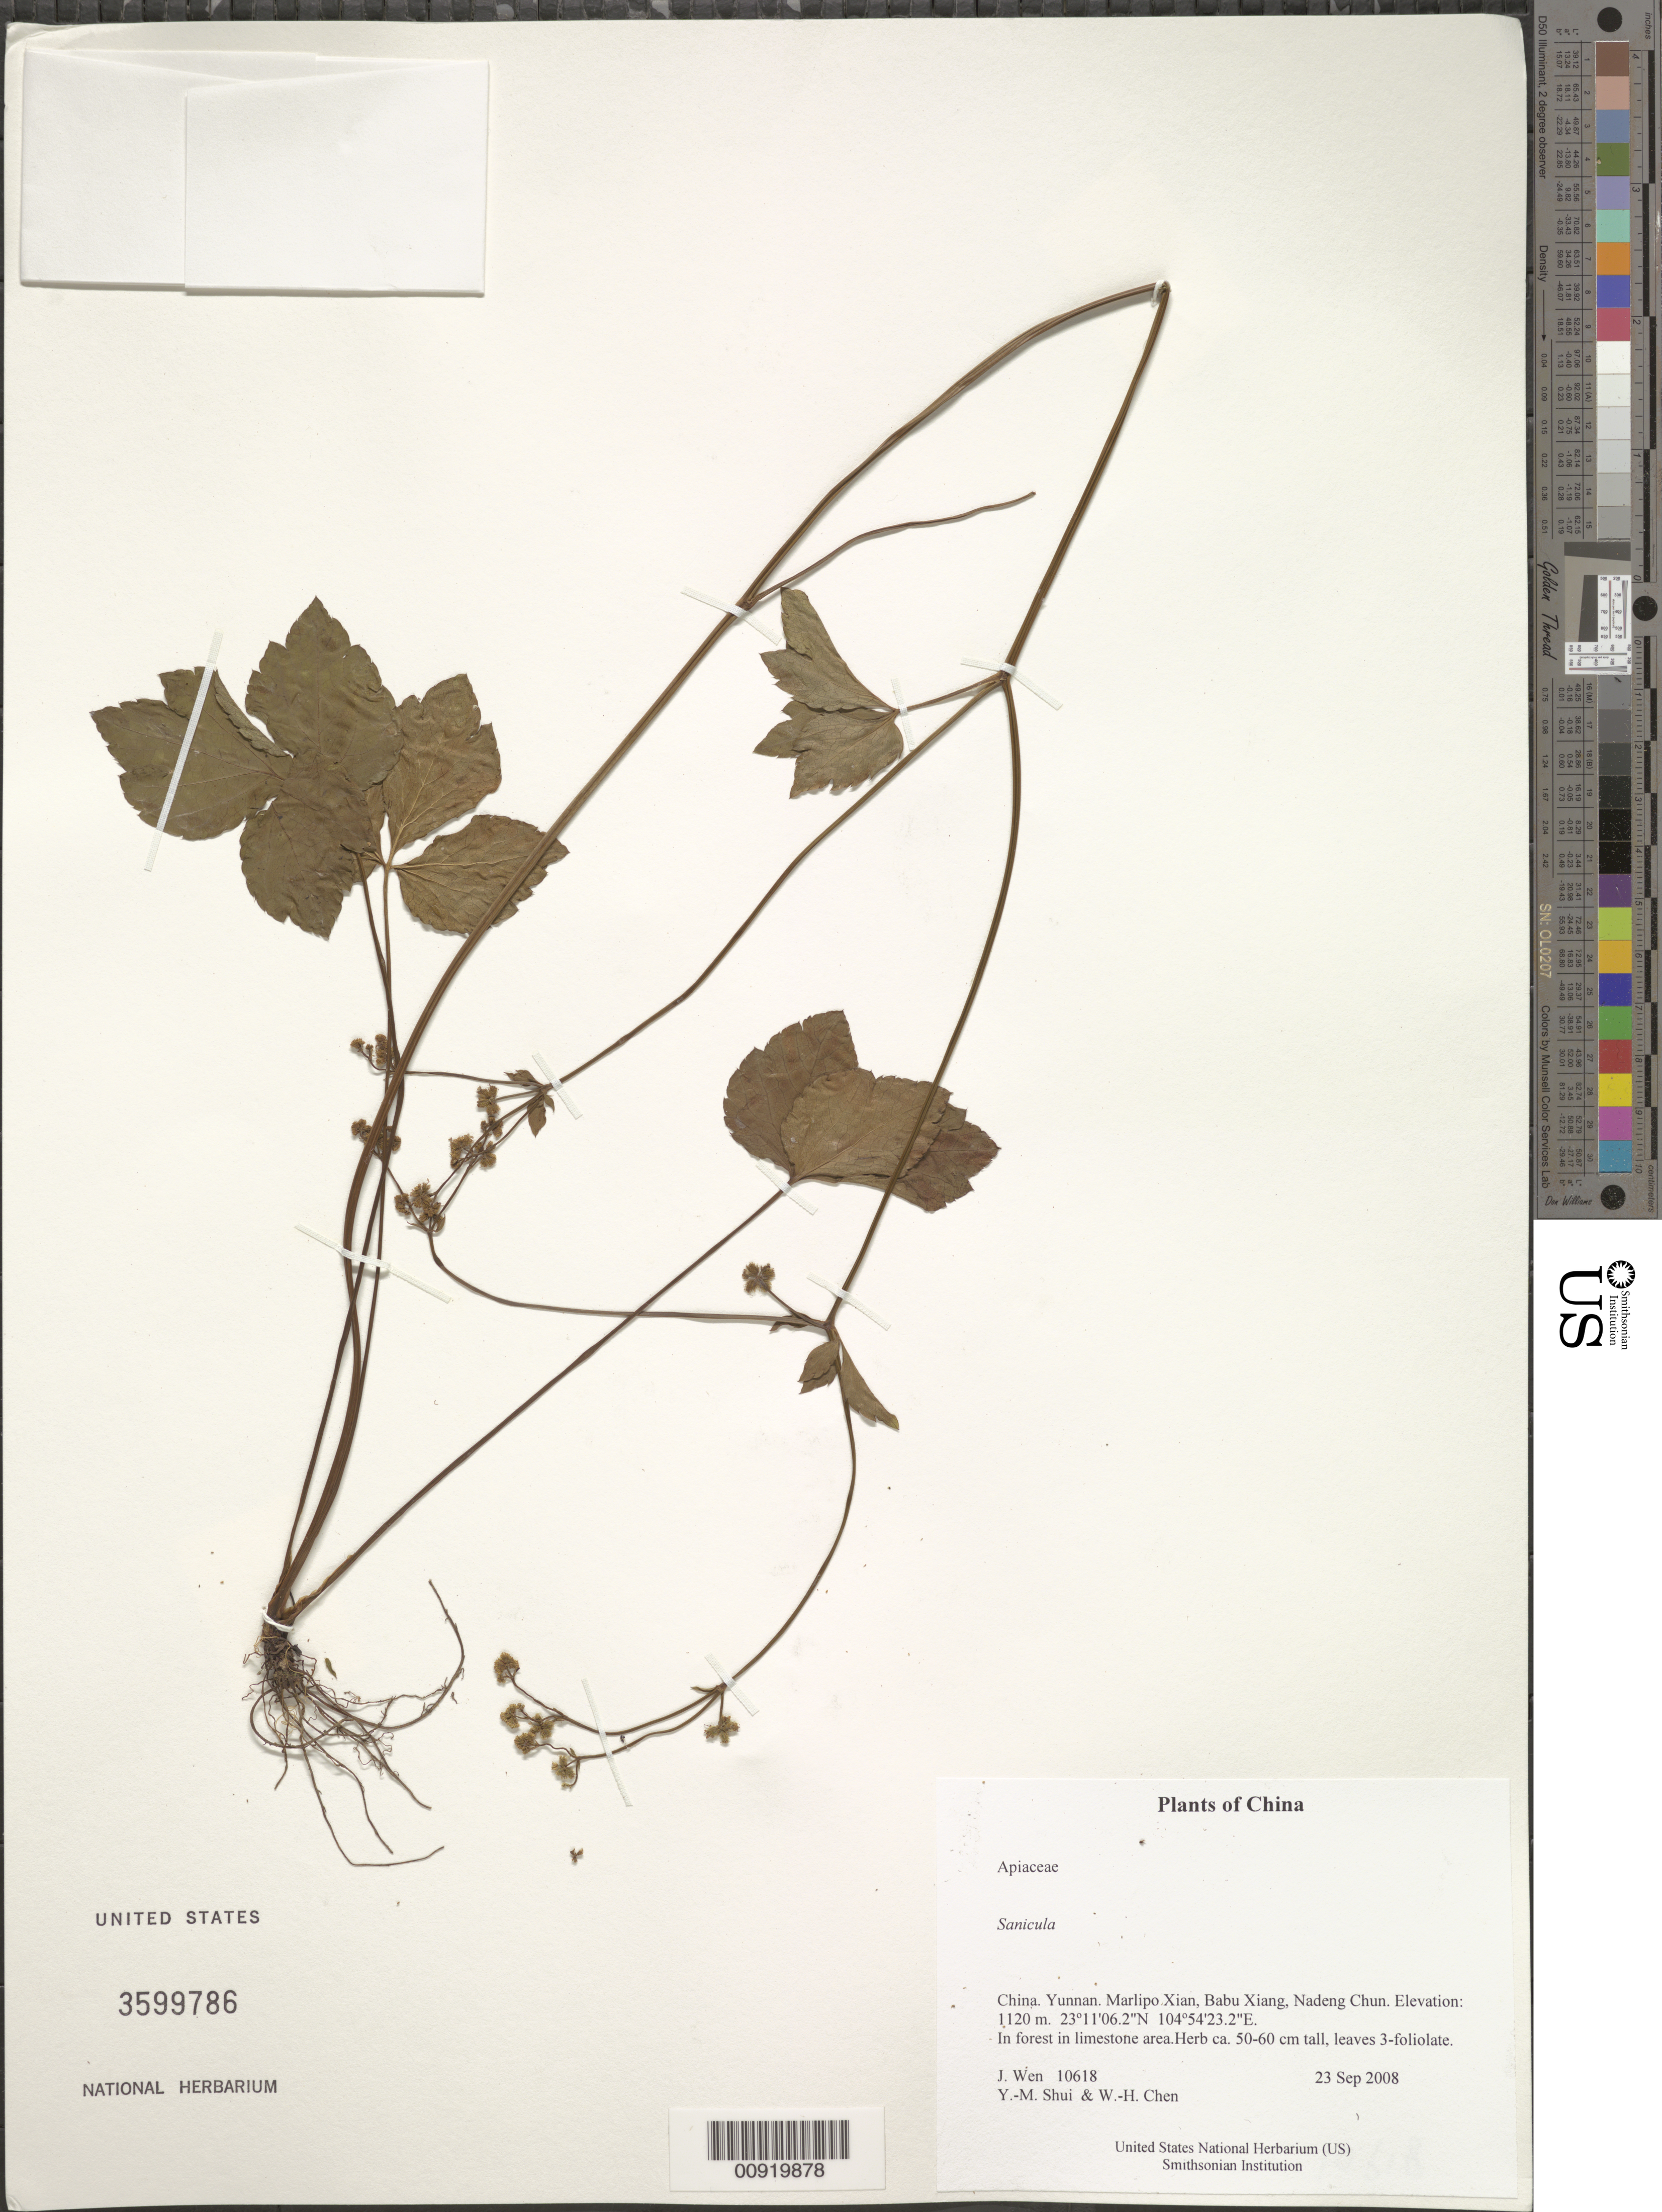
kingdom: Plantae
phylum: Tracheophyta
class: Magnoliopsida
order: Apiales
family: Apiaceae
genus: Sanicula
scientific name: Sanicula sp.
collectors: J. Wen, Y. Shui & W. Chen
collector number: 10618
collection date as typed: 23 Sep 2008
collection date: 2008-09-23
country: China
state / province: Yunnan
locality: Marlipo Xian, Babu Xiang, Nadeng Chun.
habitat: In forest in limestone area.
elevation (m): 1120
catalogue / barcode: US 3599786